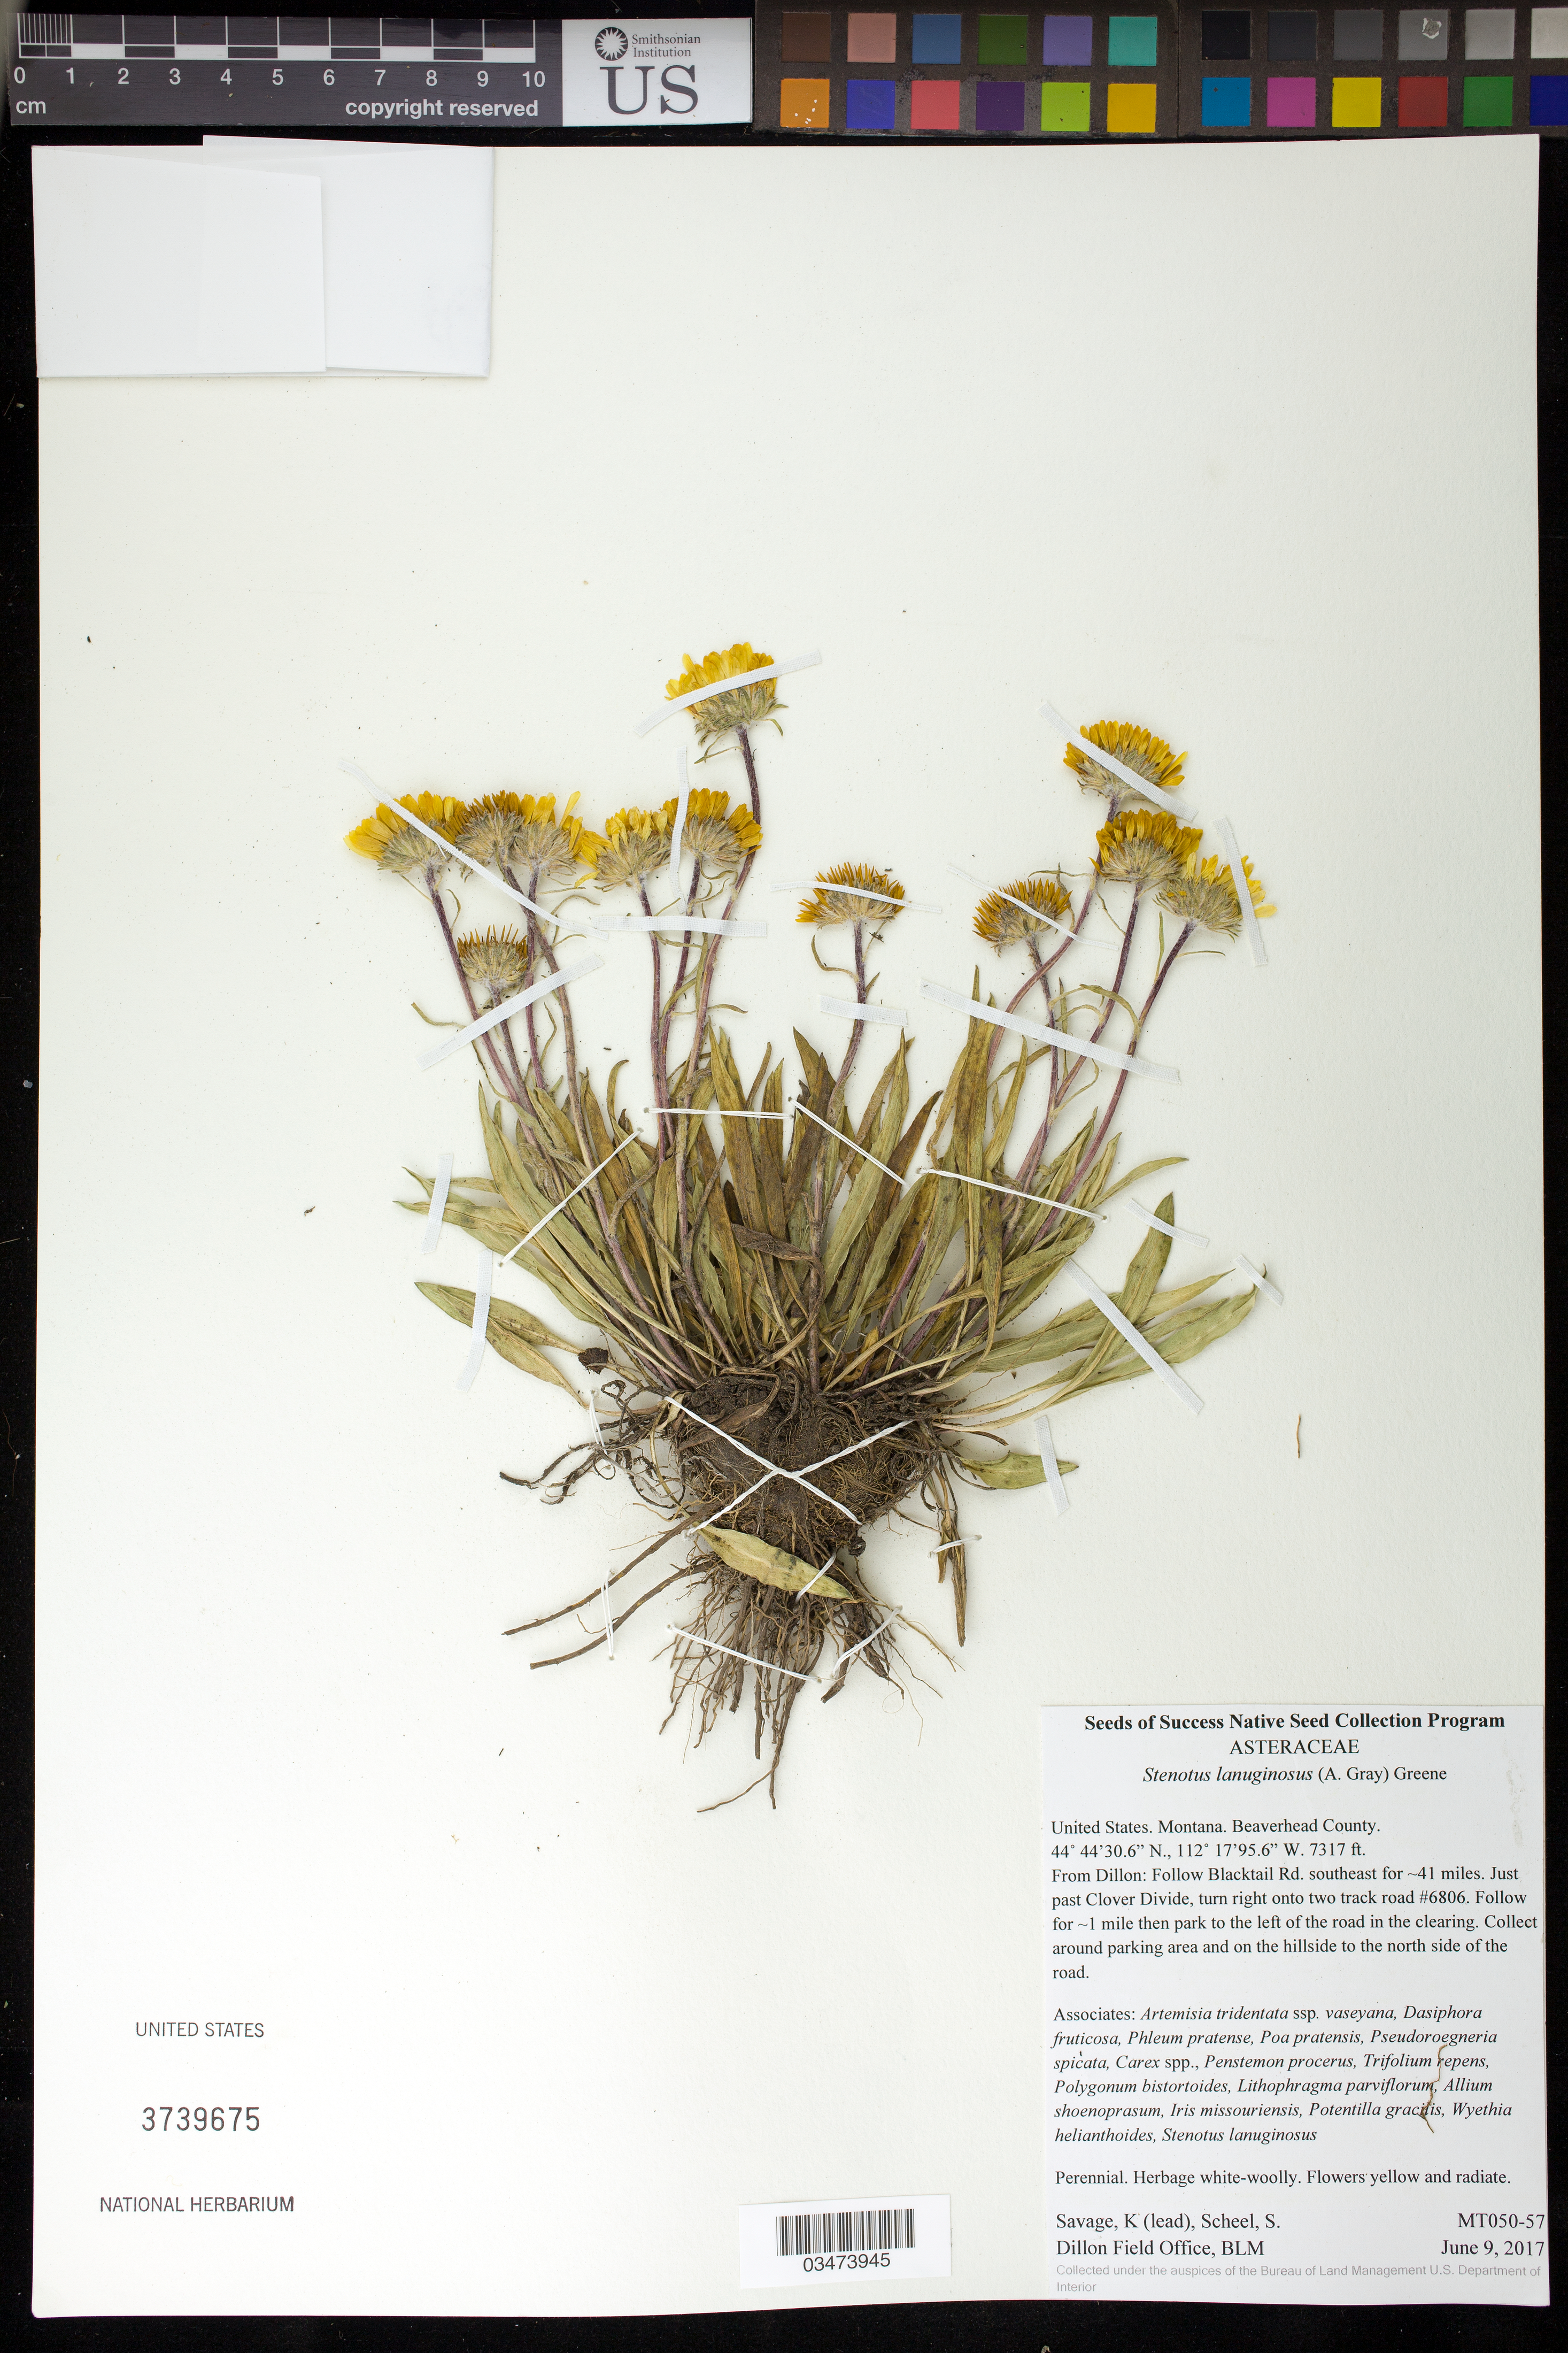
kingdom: Plantae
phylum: Tracheophyta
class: Magnoliopsida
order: Asterales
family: Asteraceae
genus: Stenotus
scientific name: Stenotus lanuginosus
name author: (A. Gray) Greene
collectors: K. Savage & S. Scheel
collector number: MT050-57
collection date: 2017-06-09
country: United States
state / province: Montana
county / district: Beaverhead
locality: Clover Divide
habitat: Montane Sagebrush Steppe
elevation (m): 2230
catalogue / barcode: US 3739675